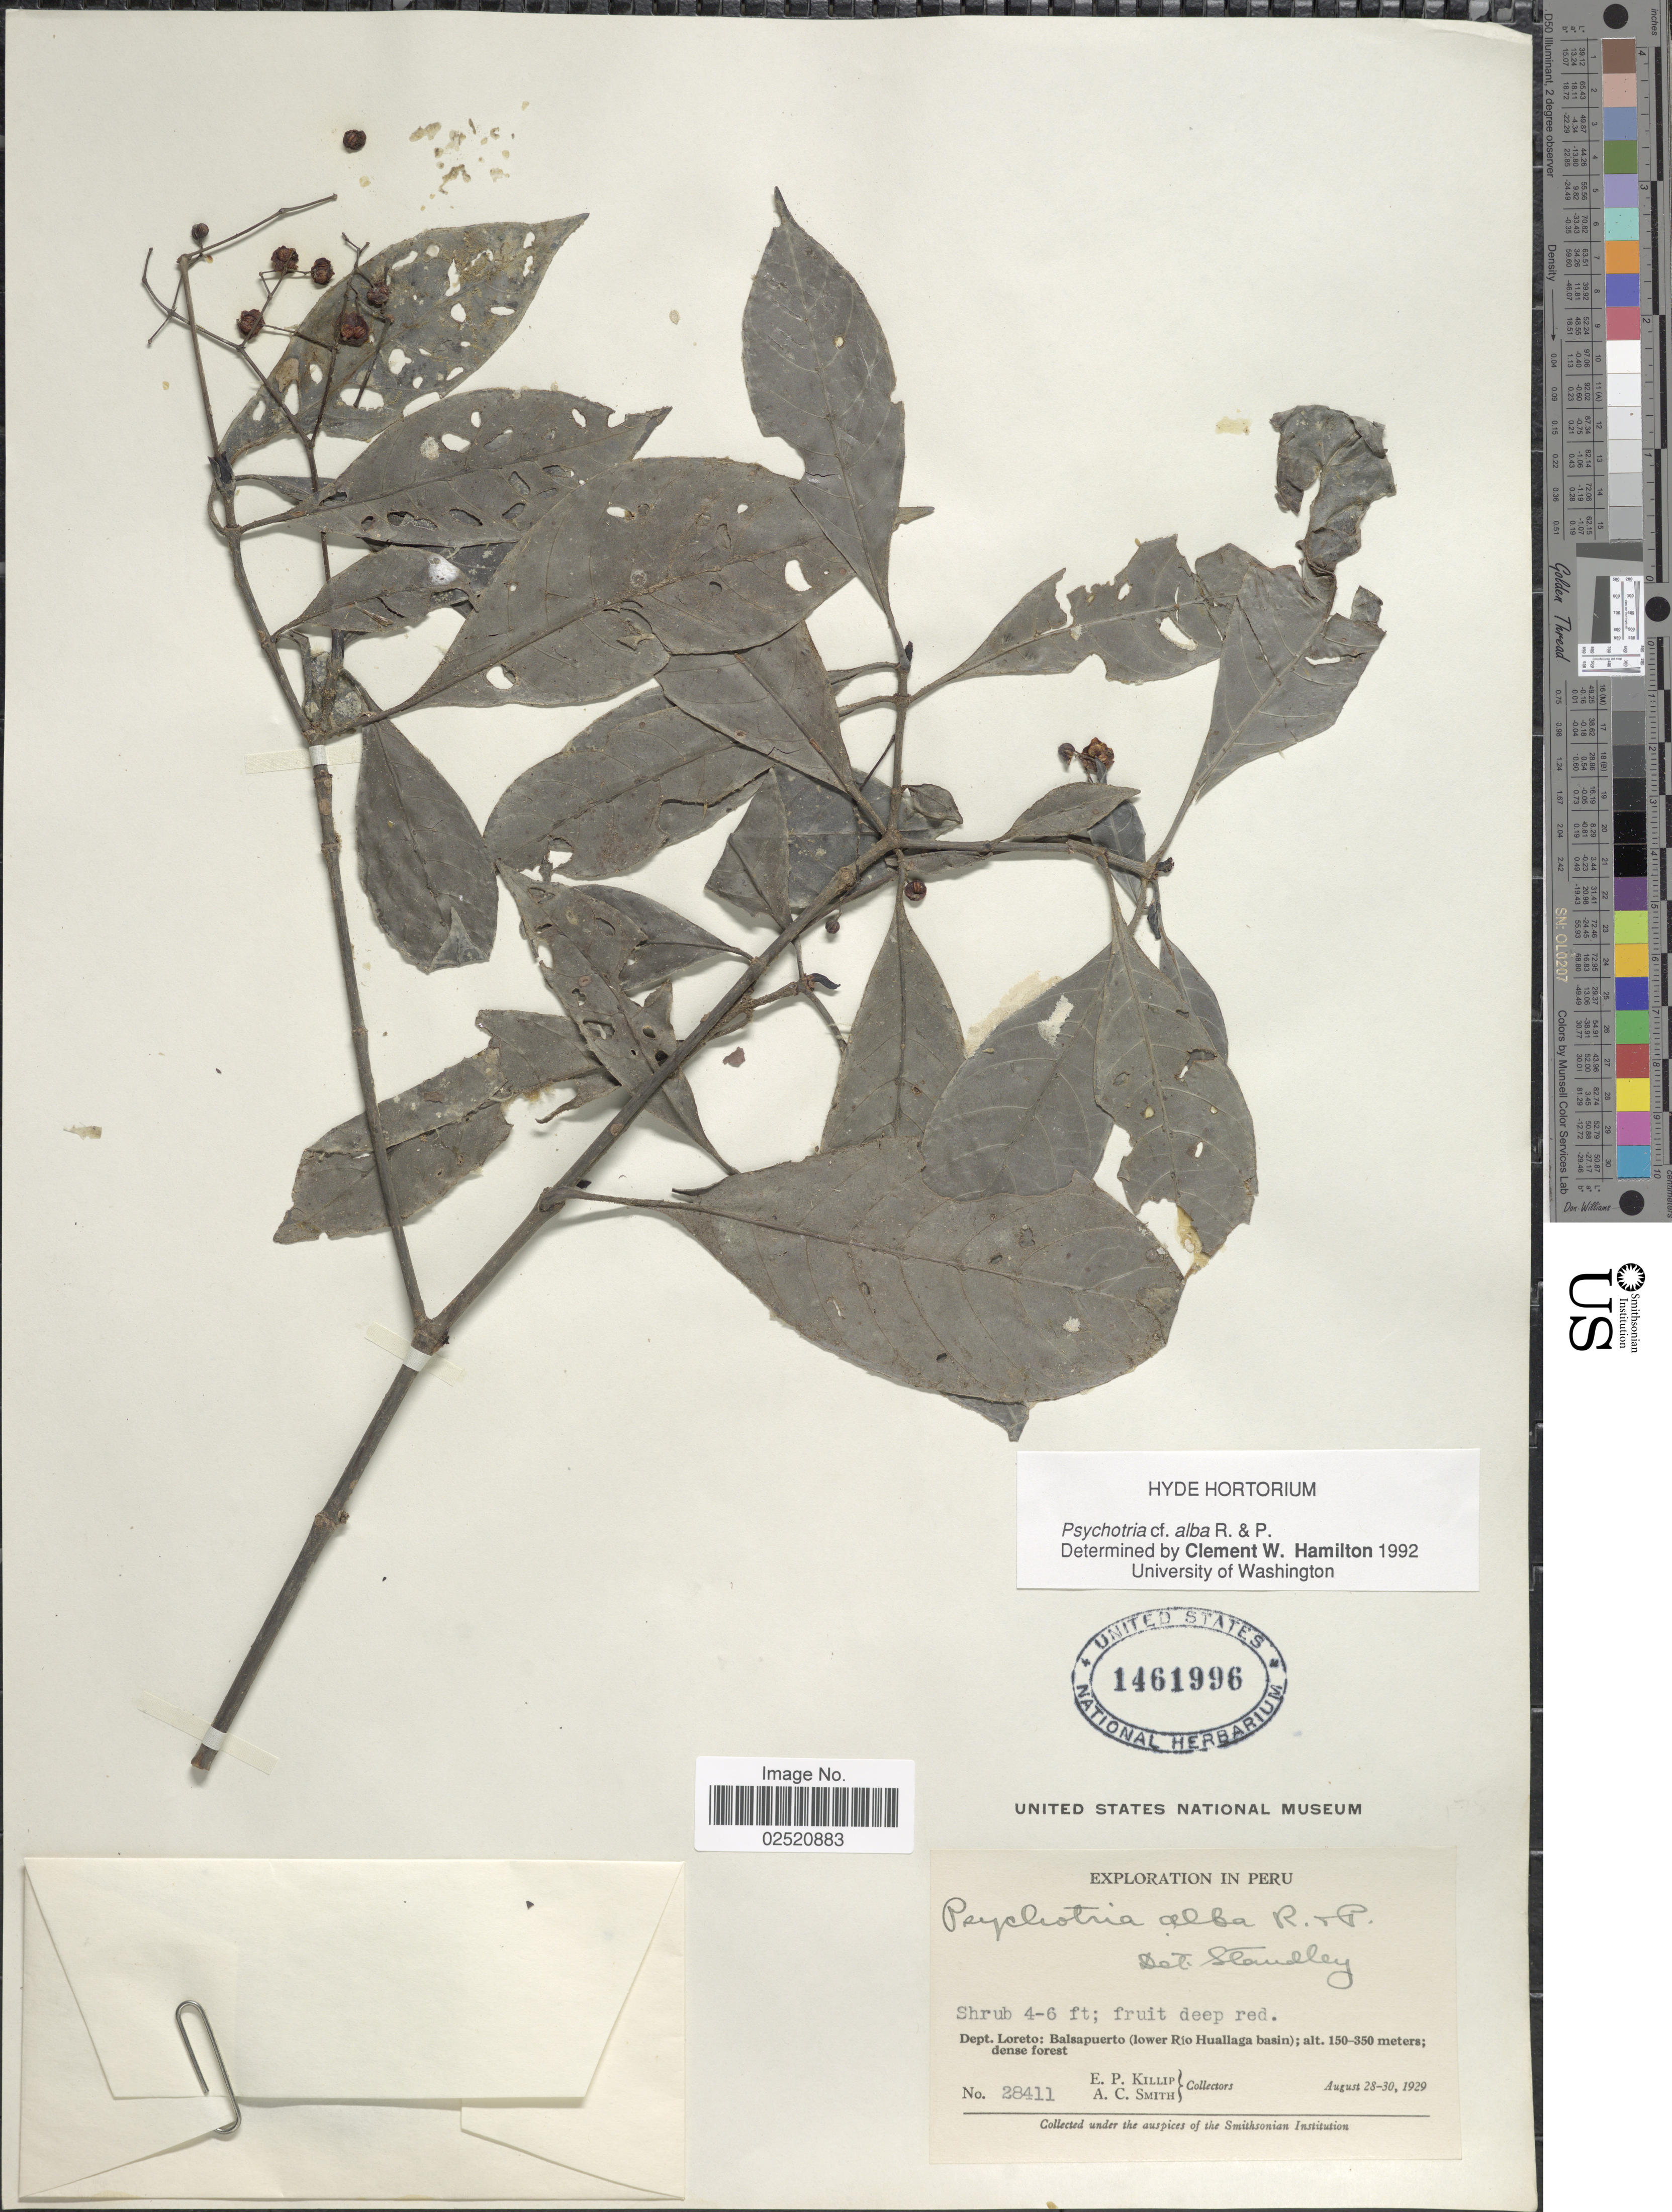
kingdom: Plantae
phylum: Tracheophyta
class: Magnoliopsida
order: Gentianales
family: Rubiaceae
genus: Psychotria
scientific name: Psychotria alba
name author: Ruiz & Pav.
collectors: E. P. Killip & A. C. Smith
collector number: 28411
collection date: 1929-08-28/1929-08-30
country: Peru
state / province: Loreto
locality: Balsapuerto (lower Rio Huallaga basin)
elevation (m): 150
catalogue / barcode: US 1461996